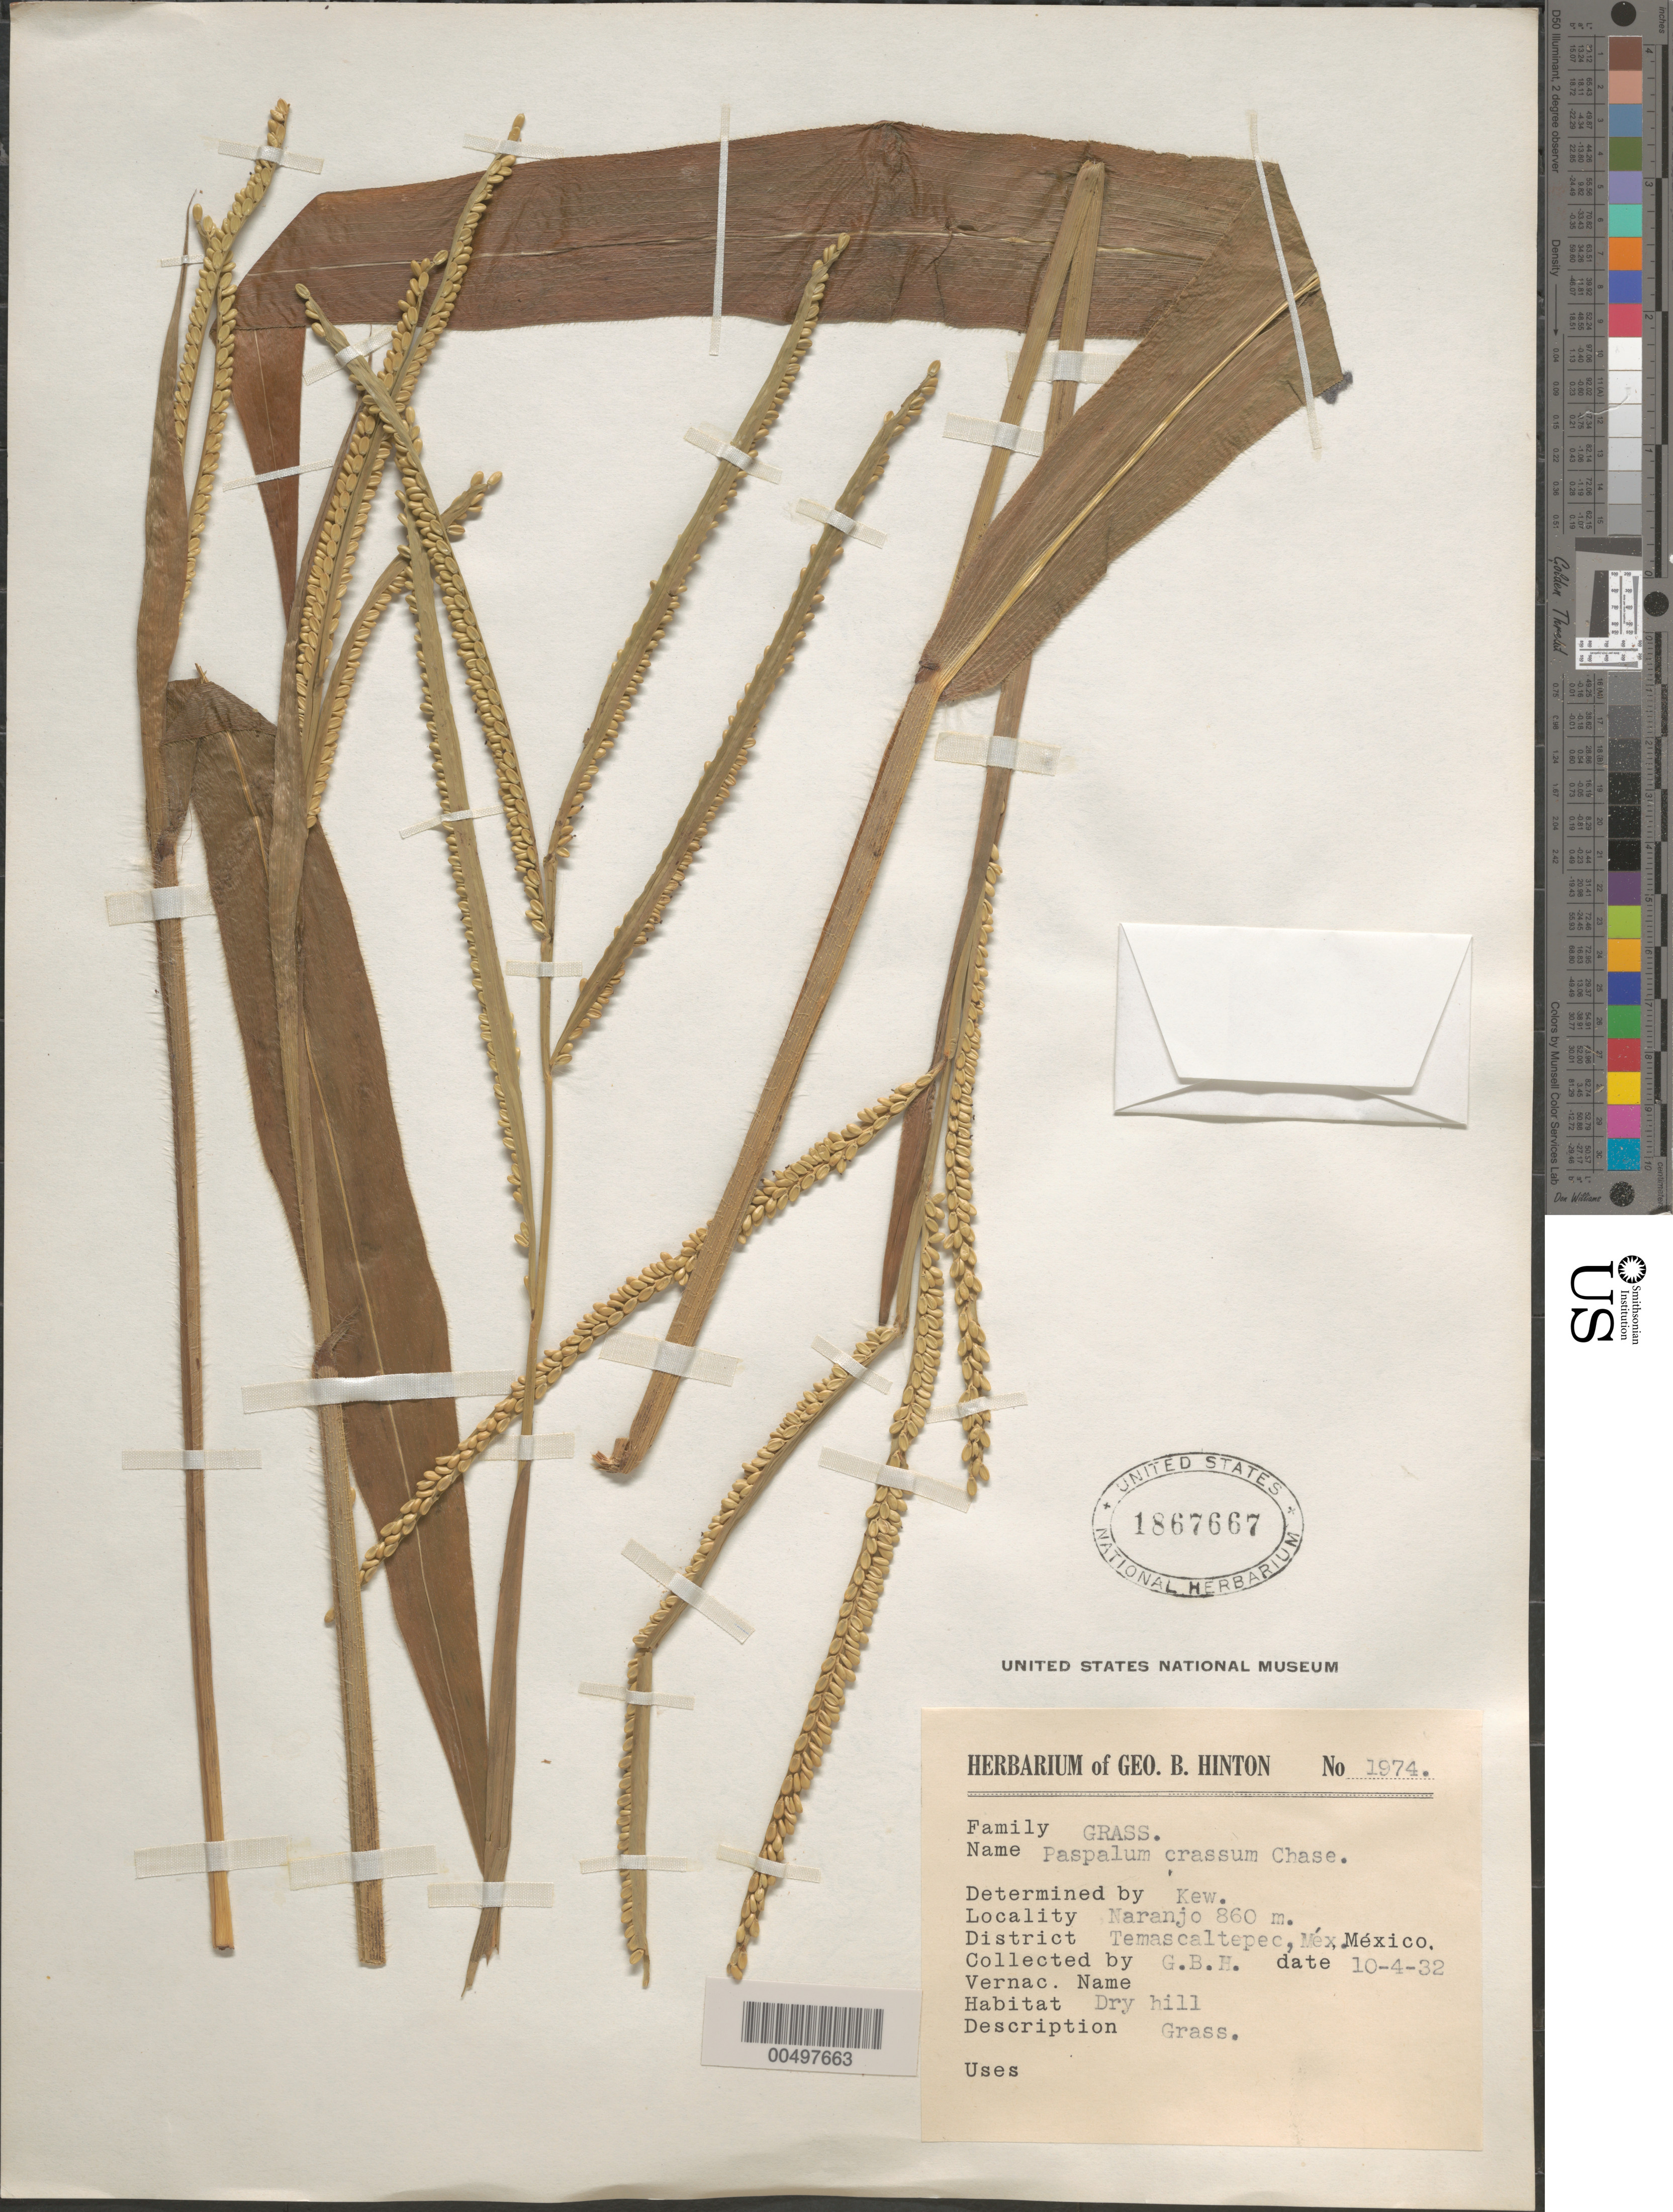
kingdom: Plantae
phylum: Tracheophyta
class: Liliopsida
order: Poales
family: Poaceae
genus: Paspalum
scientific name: Paspalum crassum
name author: Chase in Hitchc.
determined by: Kew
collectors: G. B. Hinton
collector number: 1974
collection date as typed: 10 Apr 1932 to 4 Oct 1932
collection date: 1932-04-10/1932-10-04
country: Mexico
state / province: México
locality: Naranjo, Temascaltepec Dist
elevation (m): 860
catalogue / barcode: US 1867667